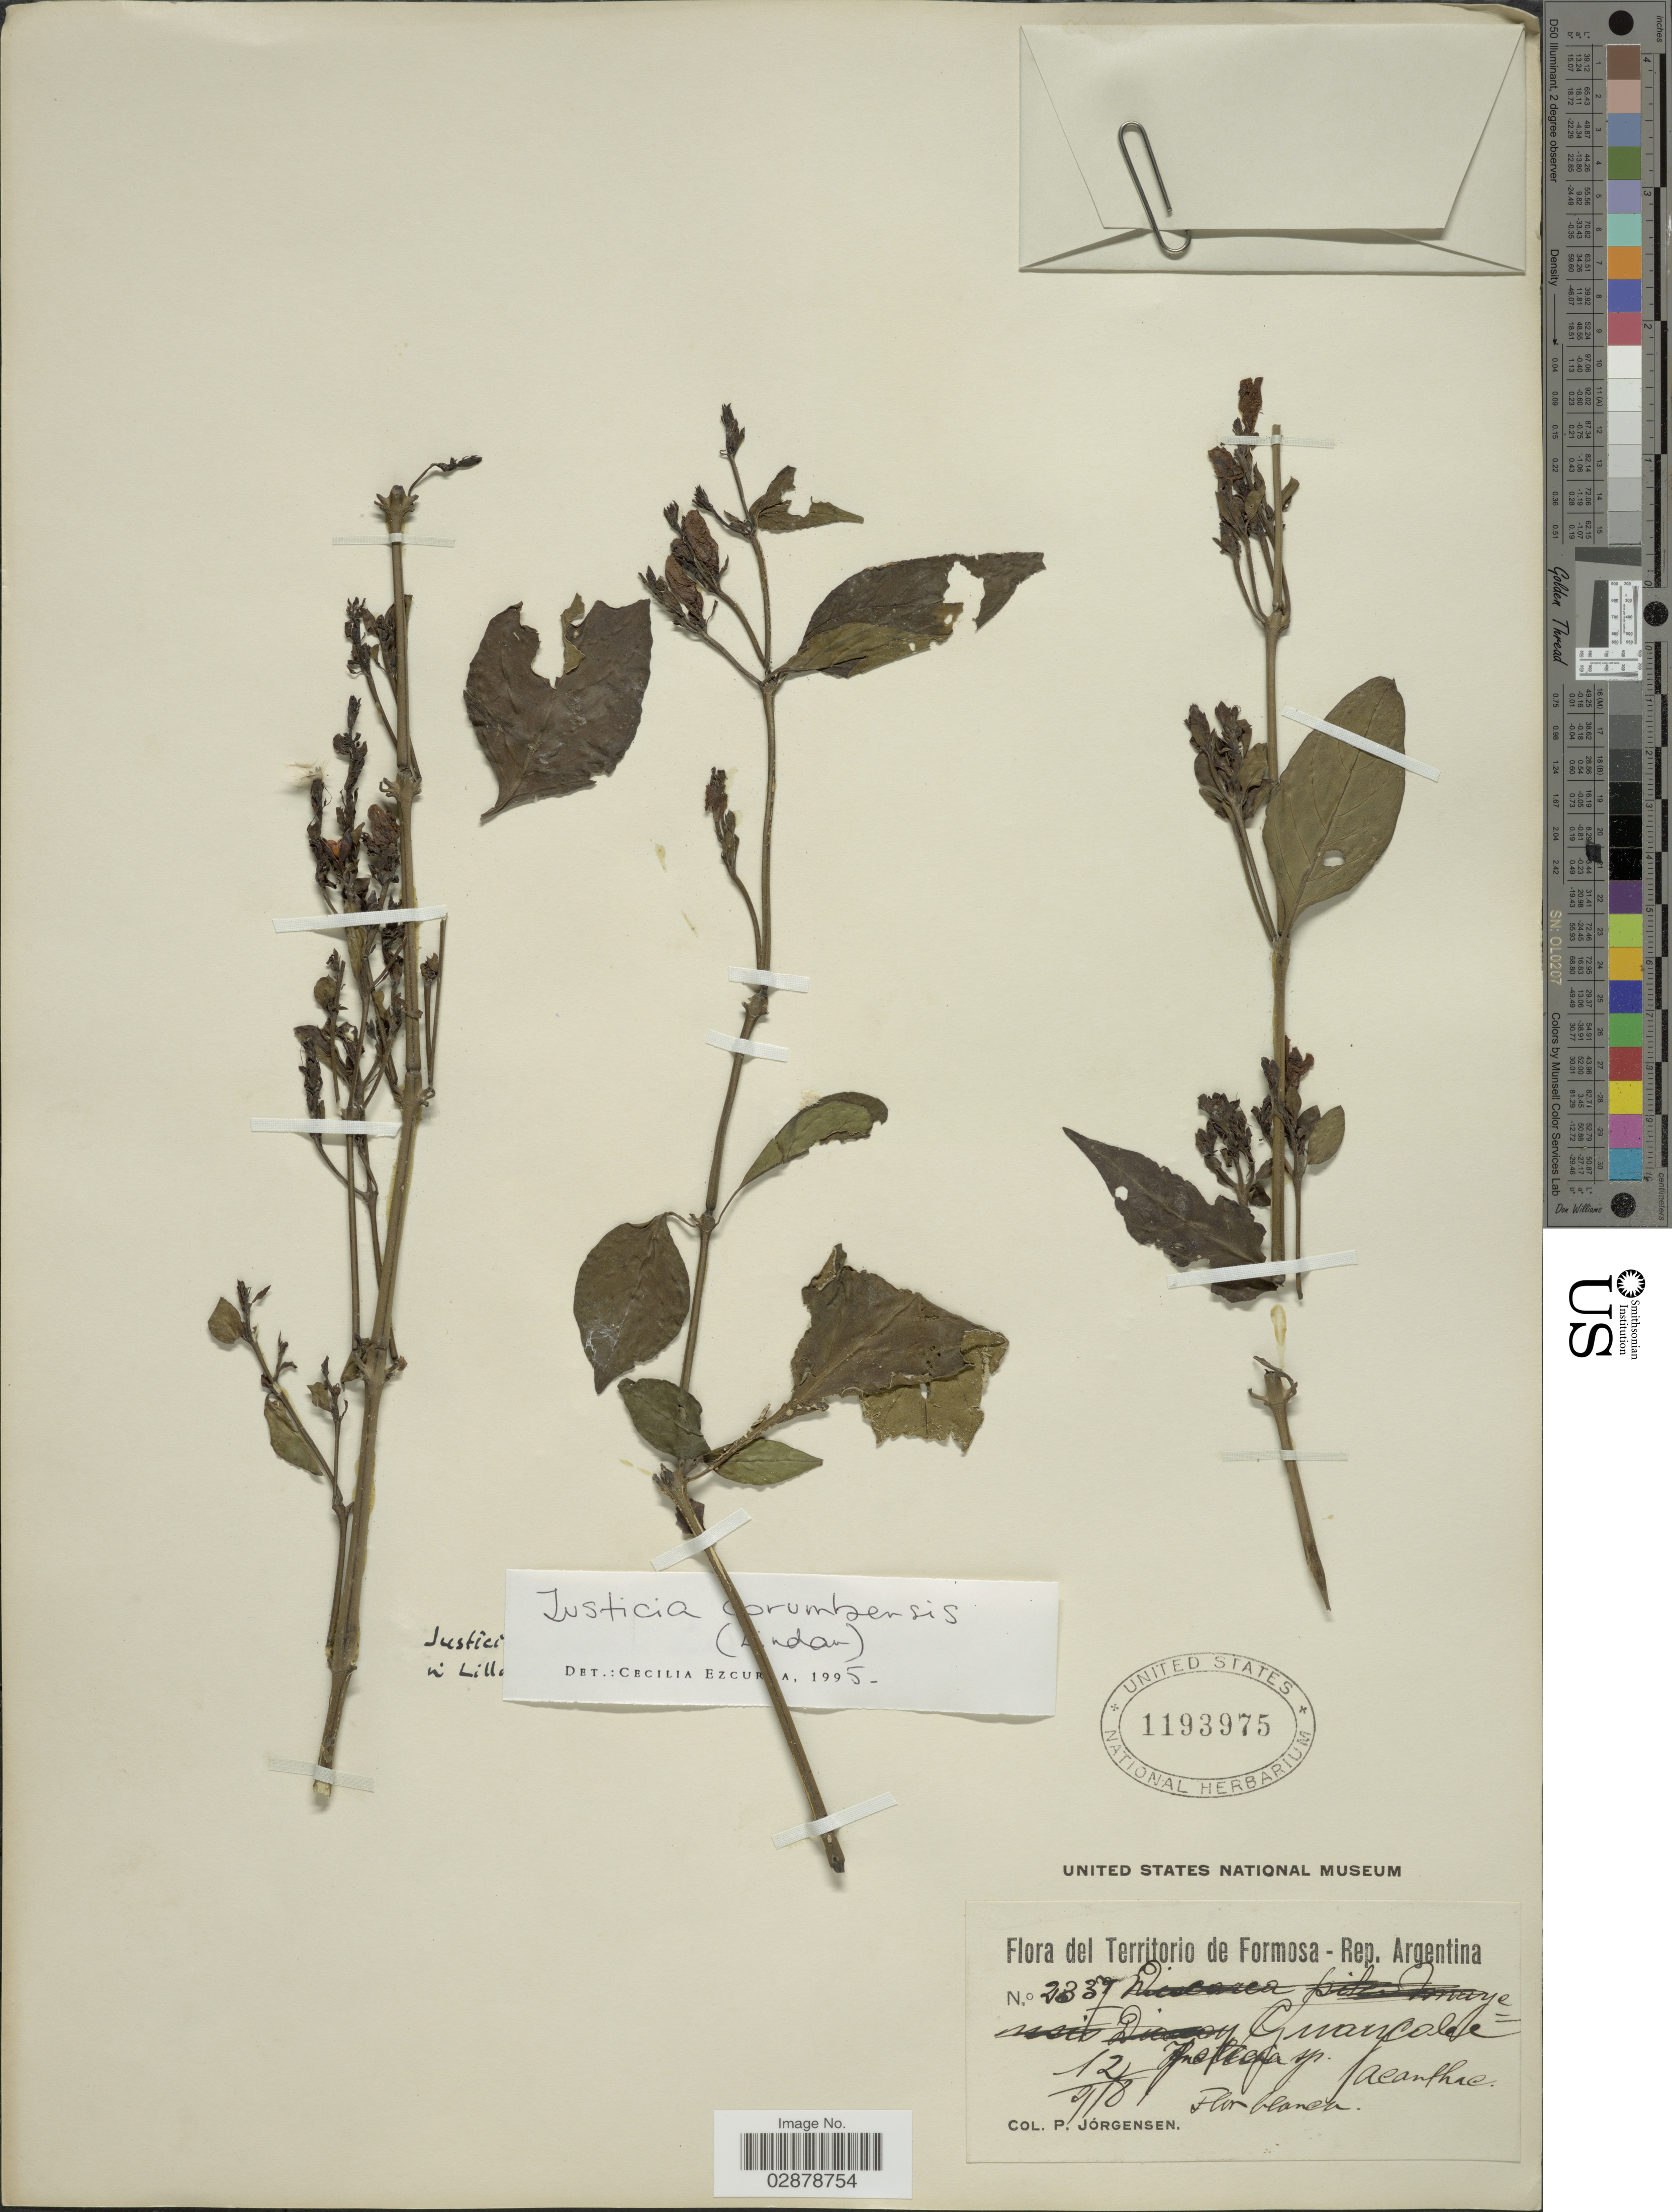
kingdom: Plantae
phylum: Tracheophyta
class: Magnoliopsida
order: Lamiales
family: Acanthaceae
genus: Justicia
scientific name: Justicia corumbensis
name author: (Lindau) Wassh. & C. Ezcurra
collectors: P. Jörgensen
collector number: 2337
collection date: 1918-12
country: Argentina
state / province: Formosa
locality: Rep. Argentina. Guaycanlea.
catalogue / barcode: US 1193975